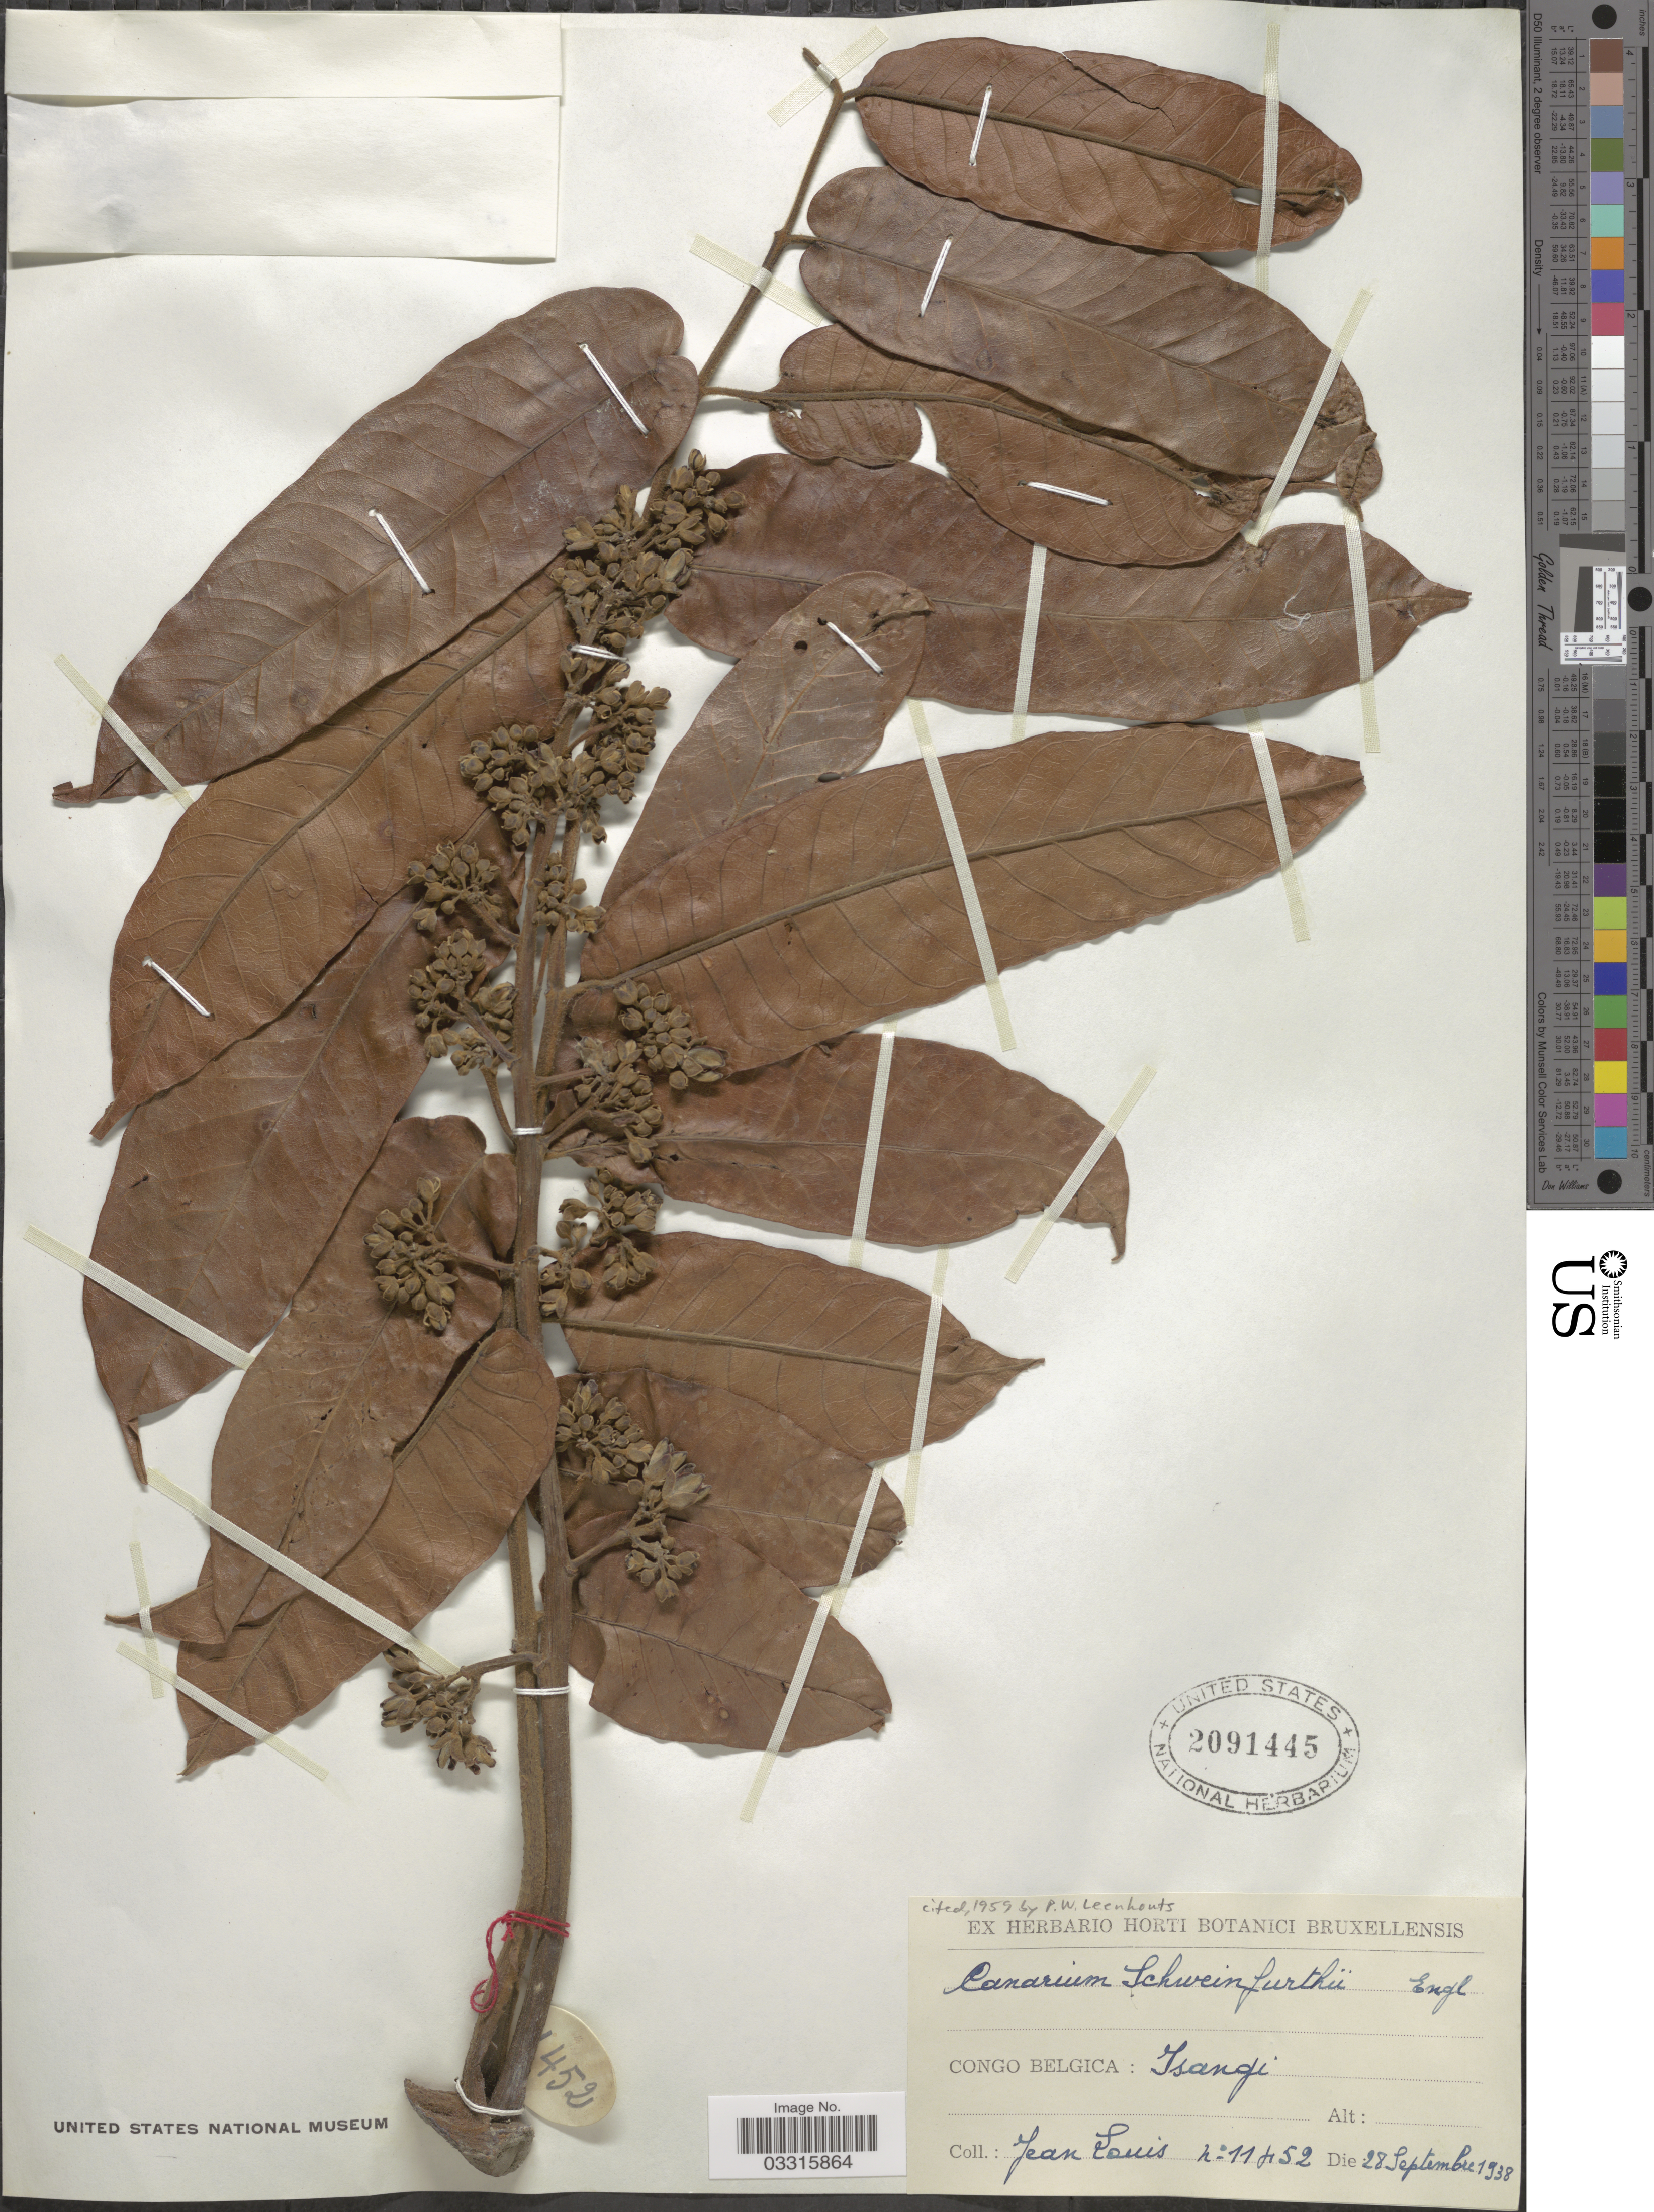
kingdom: Plantae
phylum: Tracheophyta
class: Magnoliopsida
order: Sapindales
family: Burseraceae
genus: Canarium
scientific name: Canarium schweinfurthii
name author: Engl.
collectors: J. Louis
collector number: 11452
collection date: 1938-09-28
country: Congo, Democratic Republic of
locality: Congo Belgica: Isangi.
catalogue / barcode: US 2091445